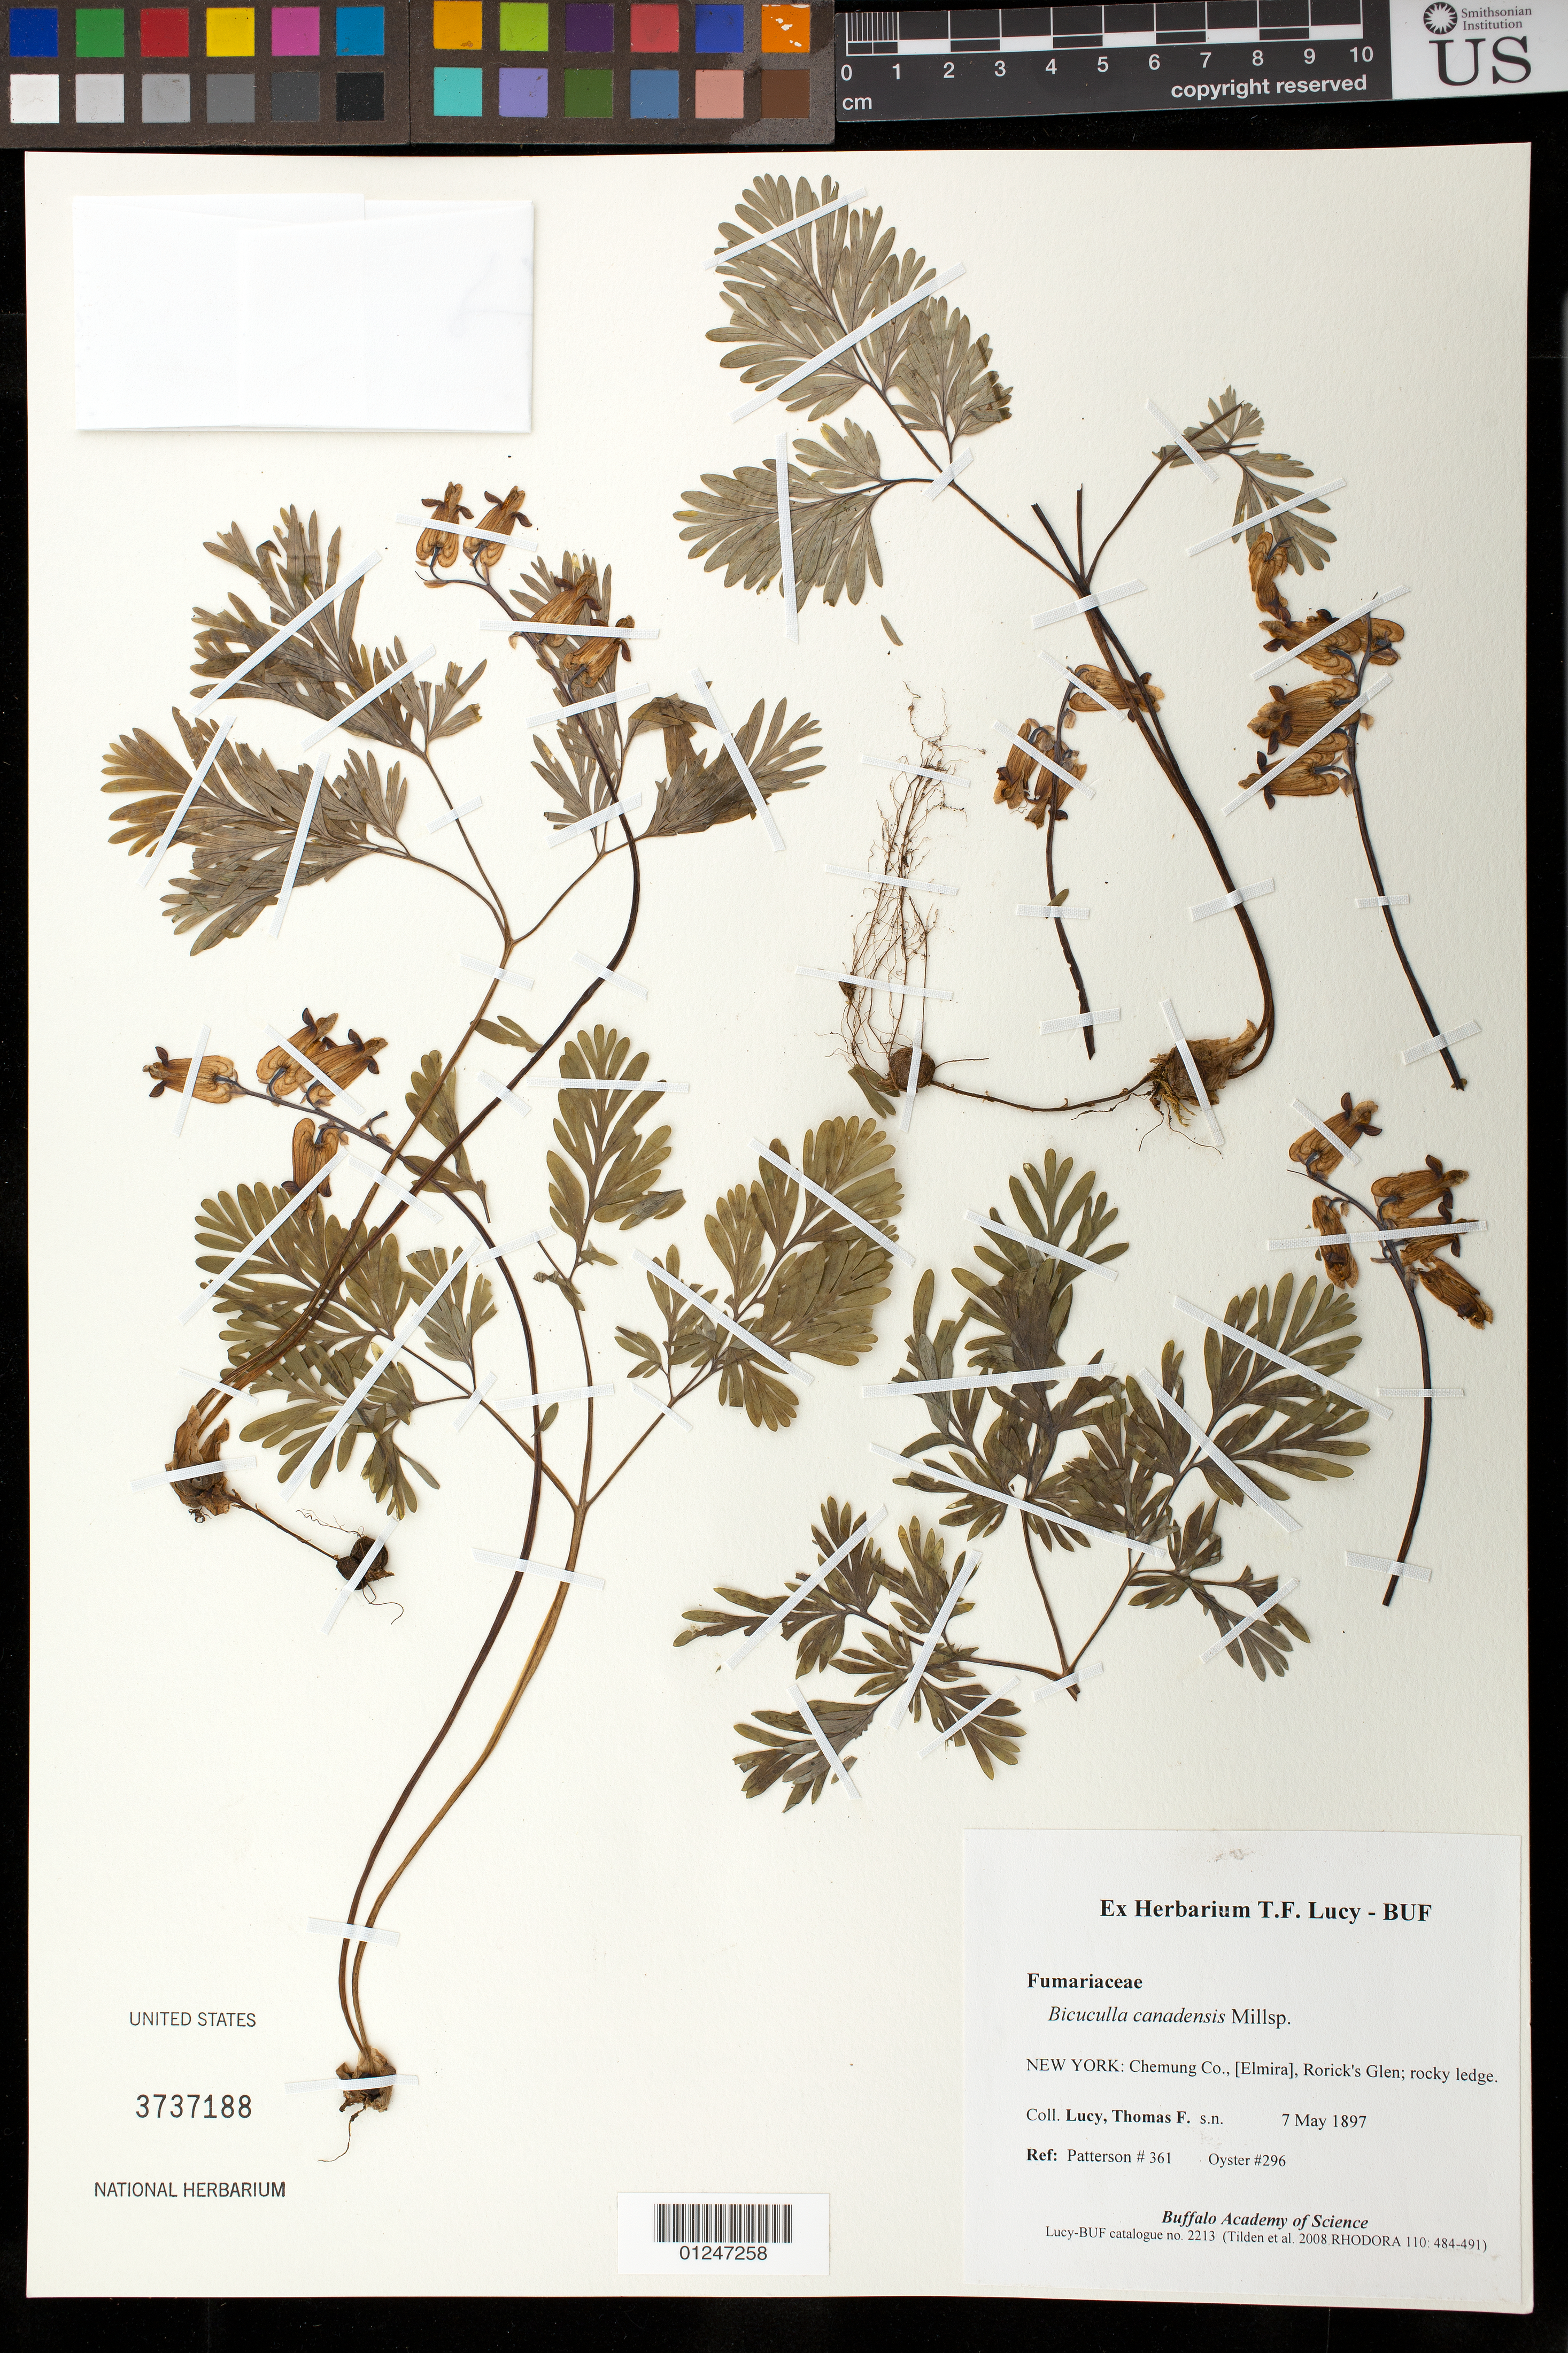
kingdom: Plantae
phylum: Tracheophyta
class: Magnoliopsida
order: Ranunculales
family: Papaveraceae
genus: Dicentra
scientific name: Dicentra canadensis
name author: (Goldie) Walp.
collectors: T. Lucy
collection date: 1897-05-07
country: United States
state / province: New York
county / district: Chemung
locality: Elmira, Rorick's Glen; rocky ledge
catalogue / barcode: US 3737188